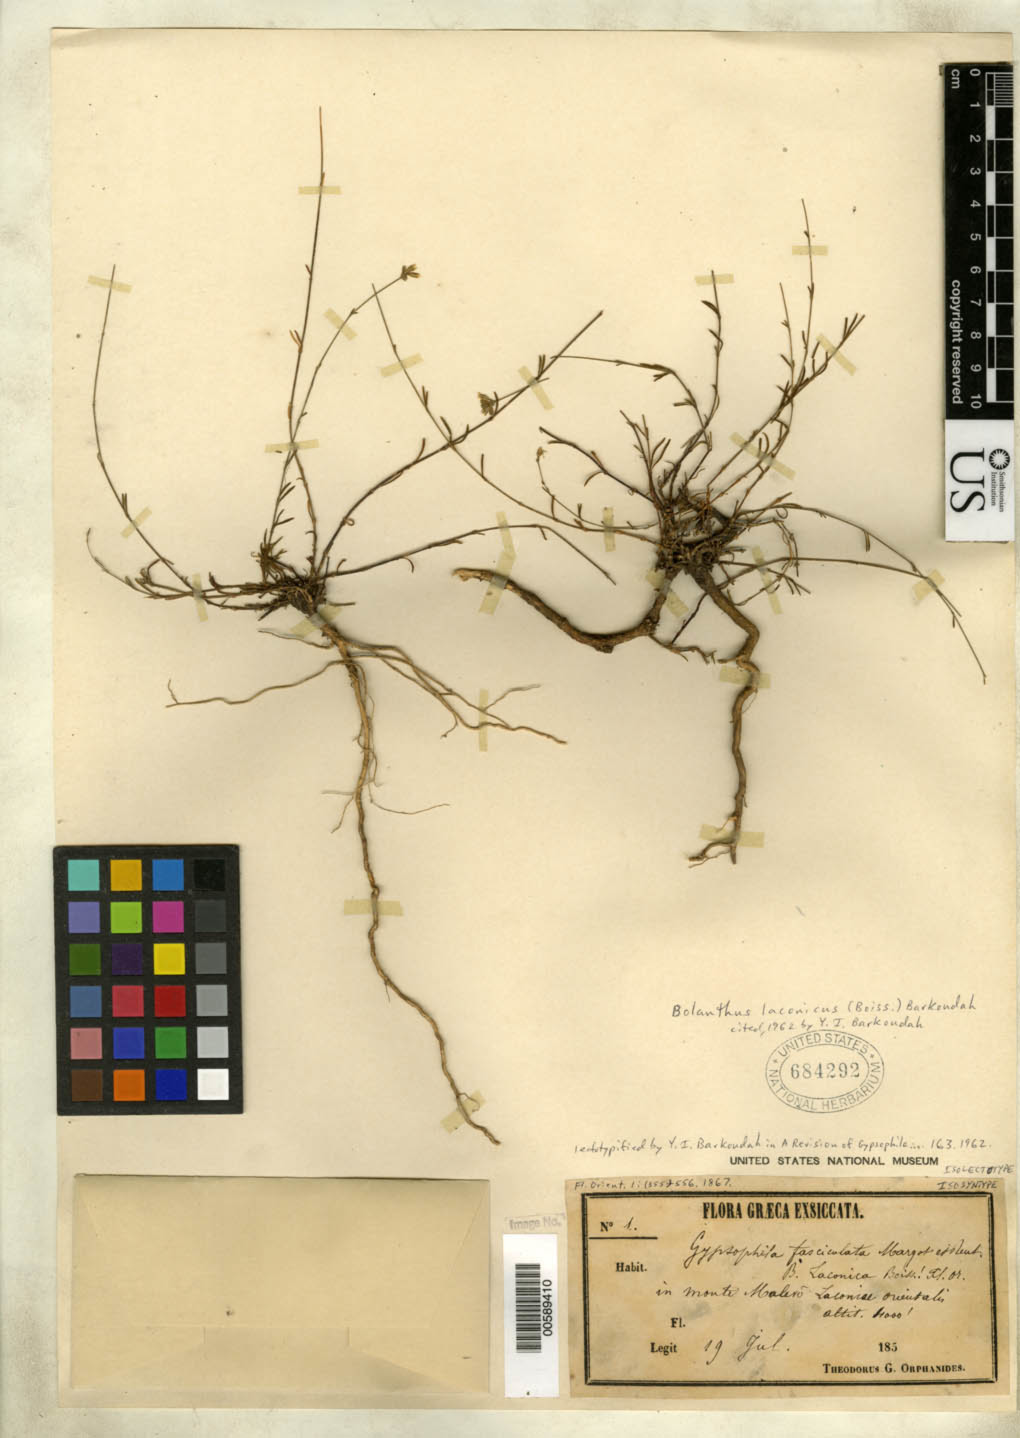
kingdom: Plantae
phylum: Tracheophyta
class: Magnoliopsida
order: Caryophyllales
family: Caryophyllaceae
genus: Gypsophila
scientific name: Gypsophila fasciculata var. laconica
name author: Boiss.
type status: Isolectotype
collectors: T. G. Orphanides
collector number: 1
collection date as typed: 19 Jul 185-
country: Greece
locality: In Monte Malea, Laconiae Orientalis.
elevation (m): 1219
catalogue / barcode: US 684292